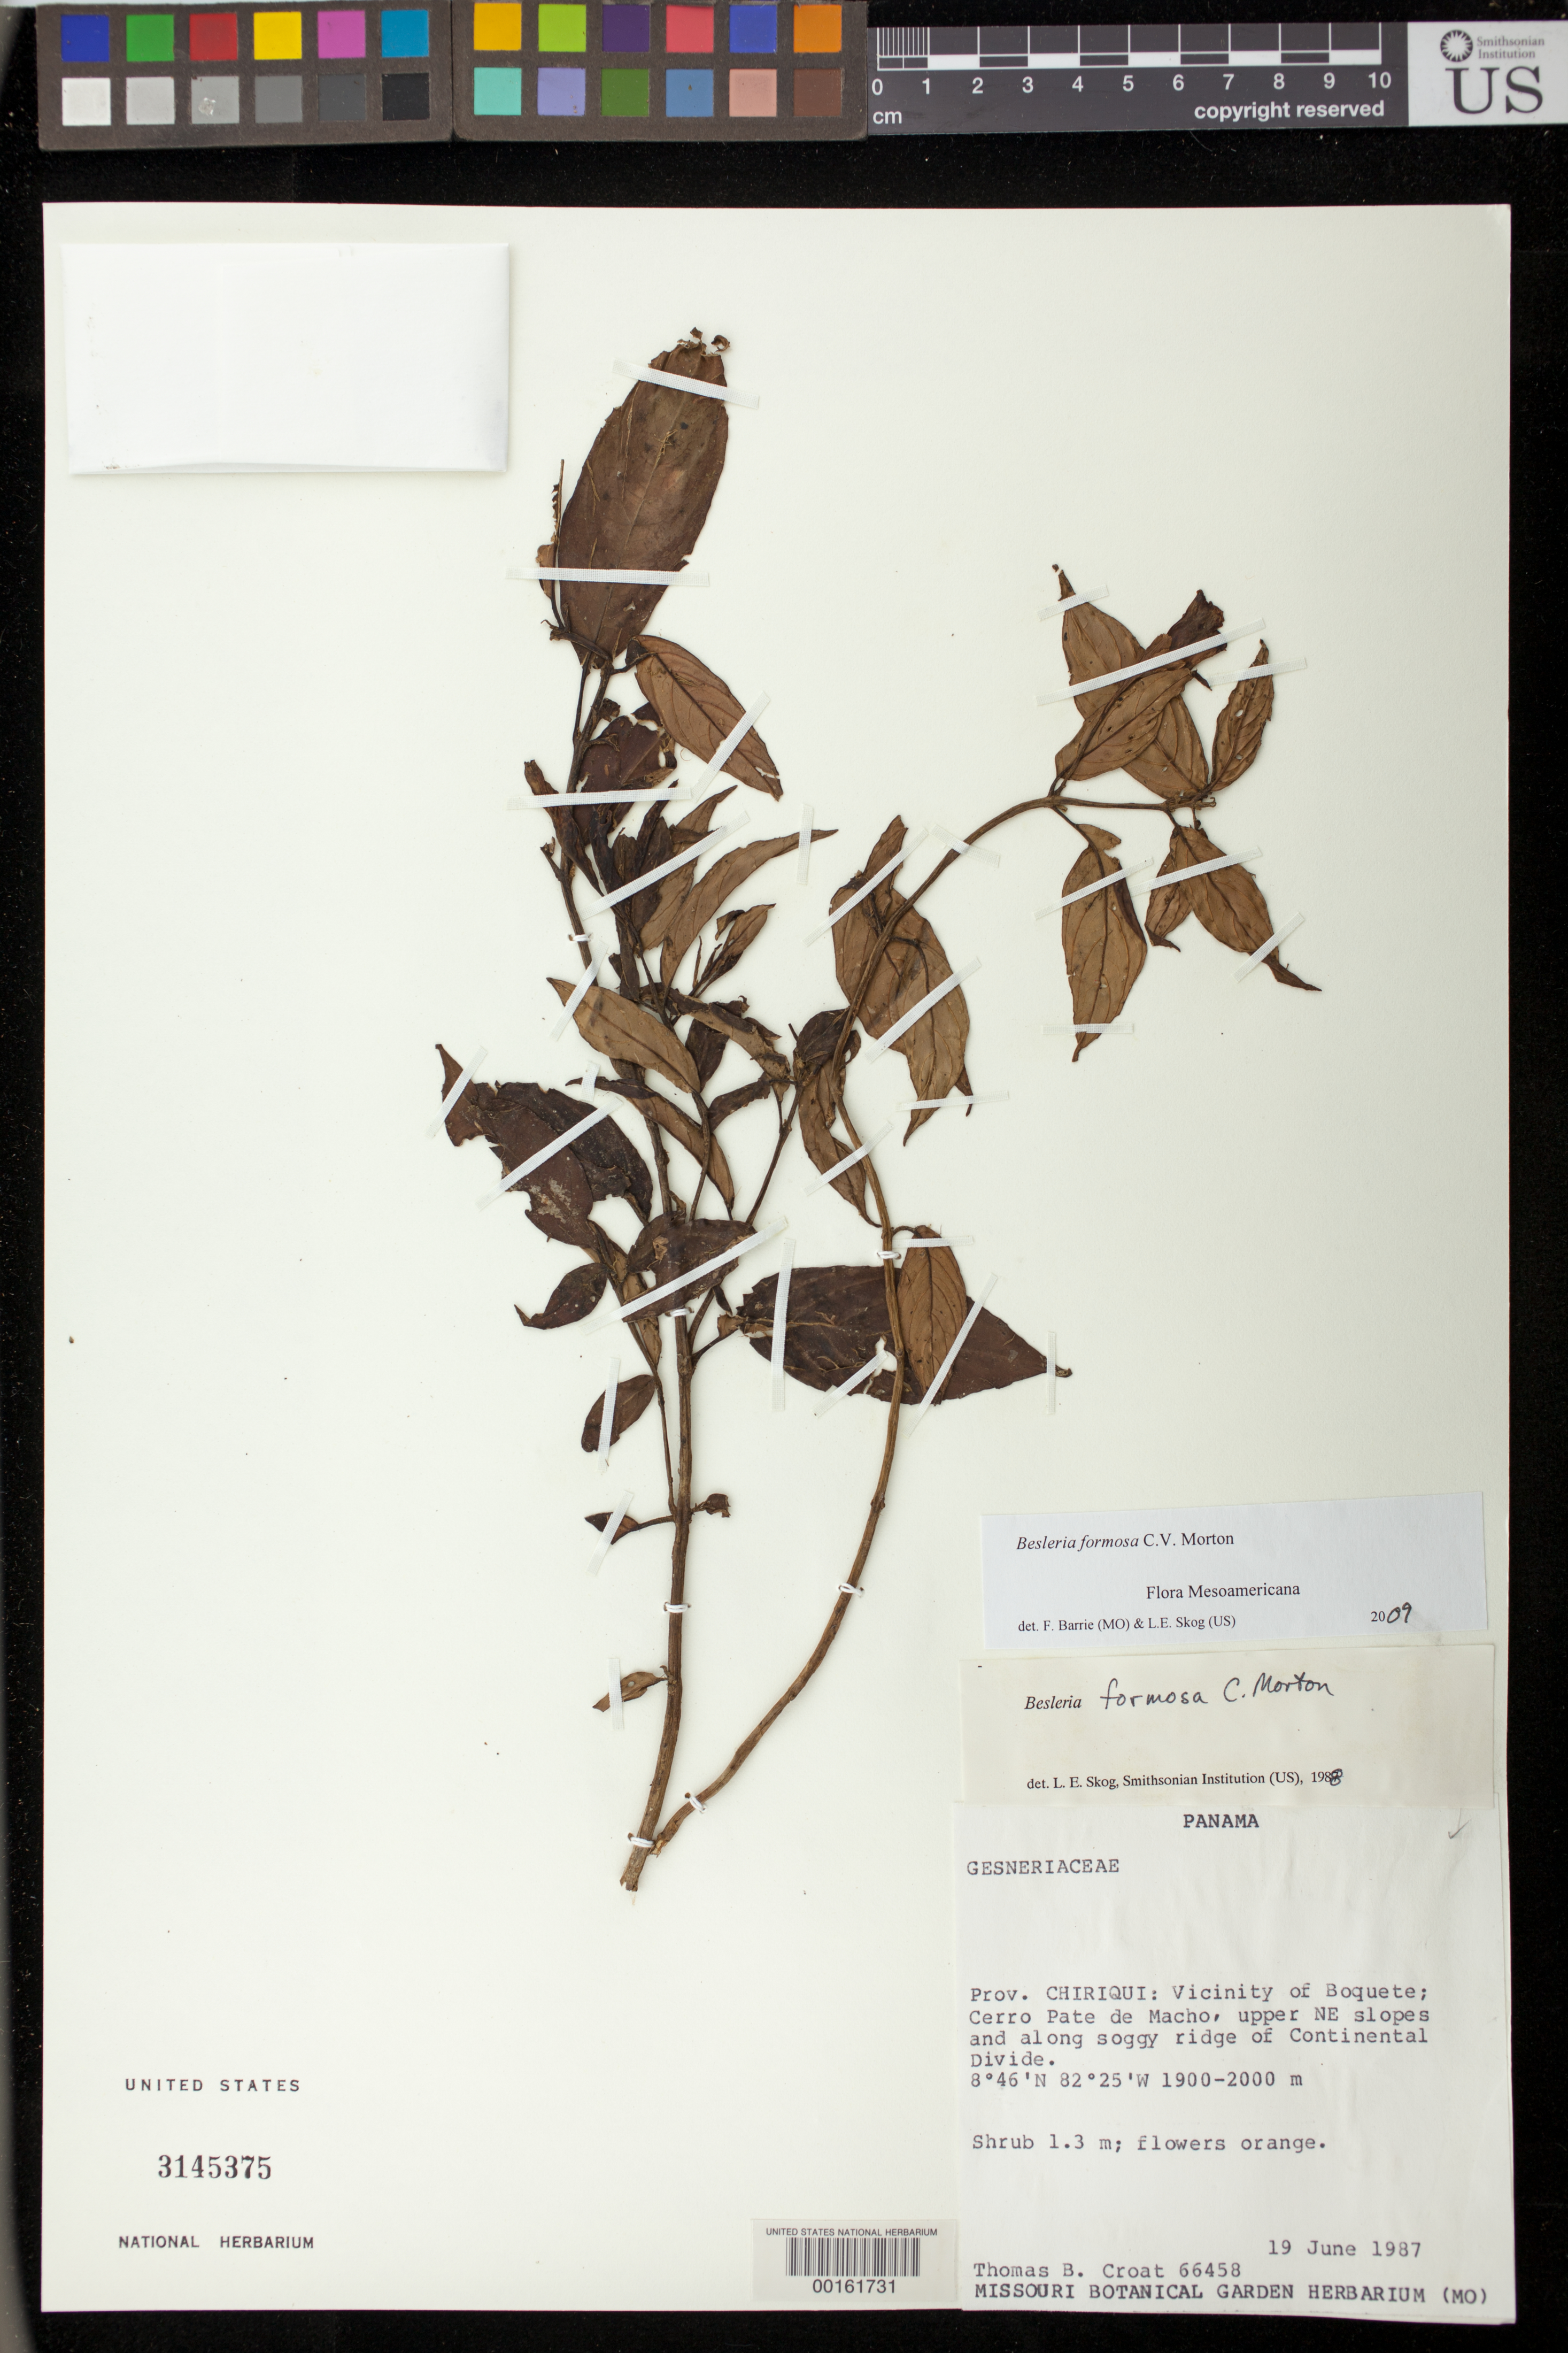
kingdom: Plantae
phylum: Tracheophyta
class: Magnoliopsida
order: Lamiales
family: Gesneriaceae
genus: Besleria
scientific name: Besleria amabilis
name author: C.V. Morton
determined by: Skog, Laurence E.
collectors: T. B. Croat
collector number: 66458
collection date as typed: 19 Jun 1987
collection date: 1987-06-19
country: Panama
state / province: Chiriquí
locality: Vicinity of Boquete, Cerro Pate de Macho, upper NE slopes and along soggy ridge of continental divide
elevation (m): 1900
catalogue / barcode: US 3145375